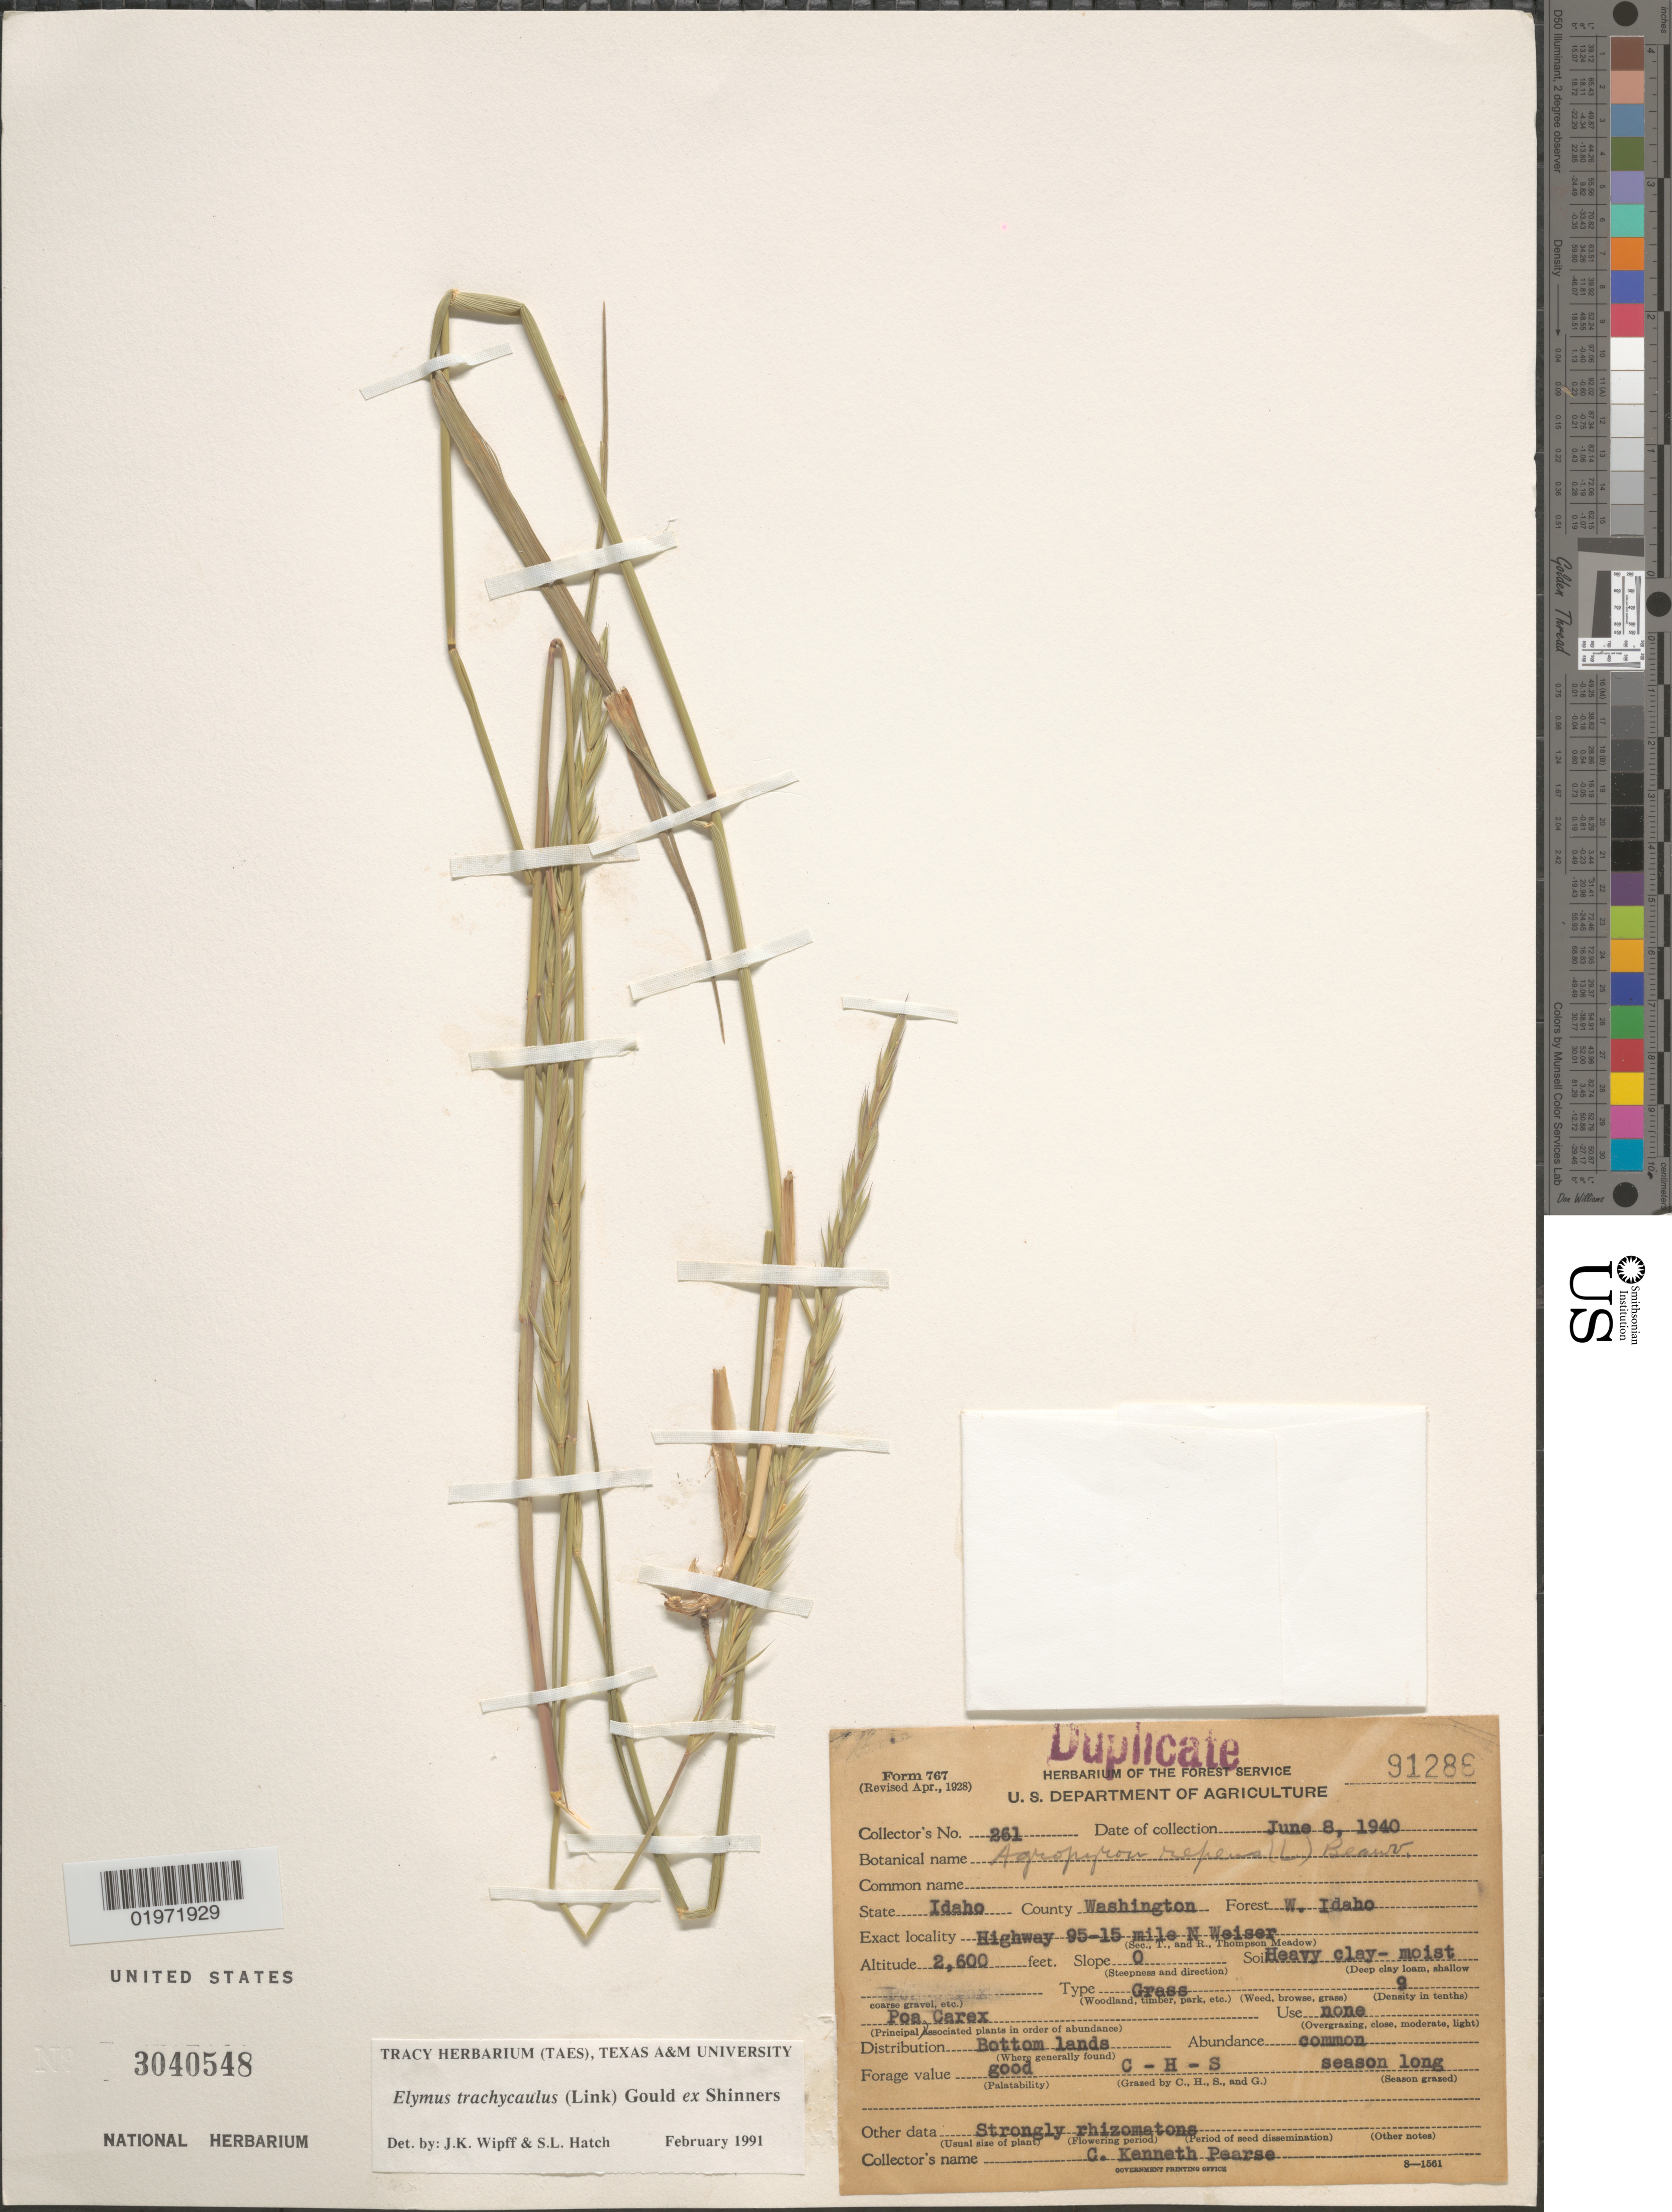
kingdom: Plantae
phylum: Tracheophyta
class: Liliopsida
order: Poales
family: Poaceae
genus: Elymus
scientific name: Elymus trachycaulus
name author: (Link) Gould ex Shinners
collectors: C. Pearse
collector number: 261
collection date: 1940-06-08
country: United States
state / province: Idaho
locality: County Washington. Forest W. Idaho. Highway 95-15 mile N Weiser. Bottom lands.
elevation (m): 792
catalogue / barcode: US 3040548